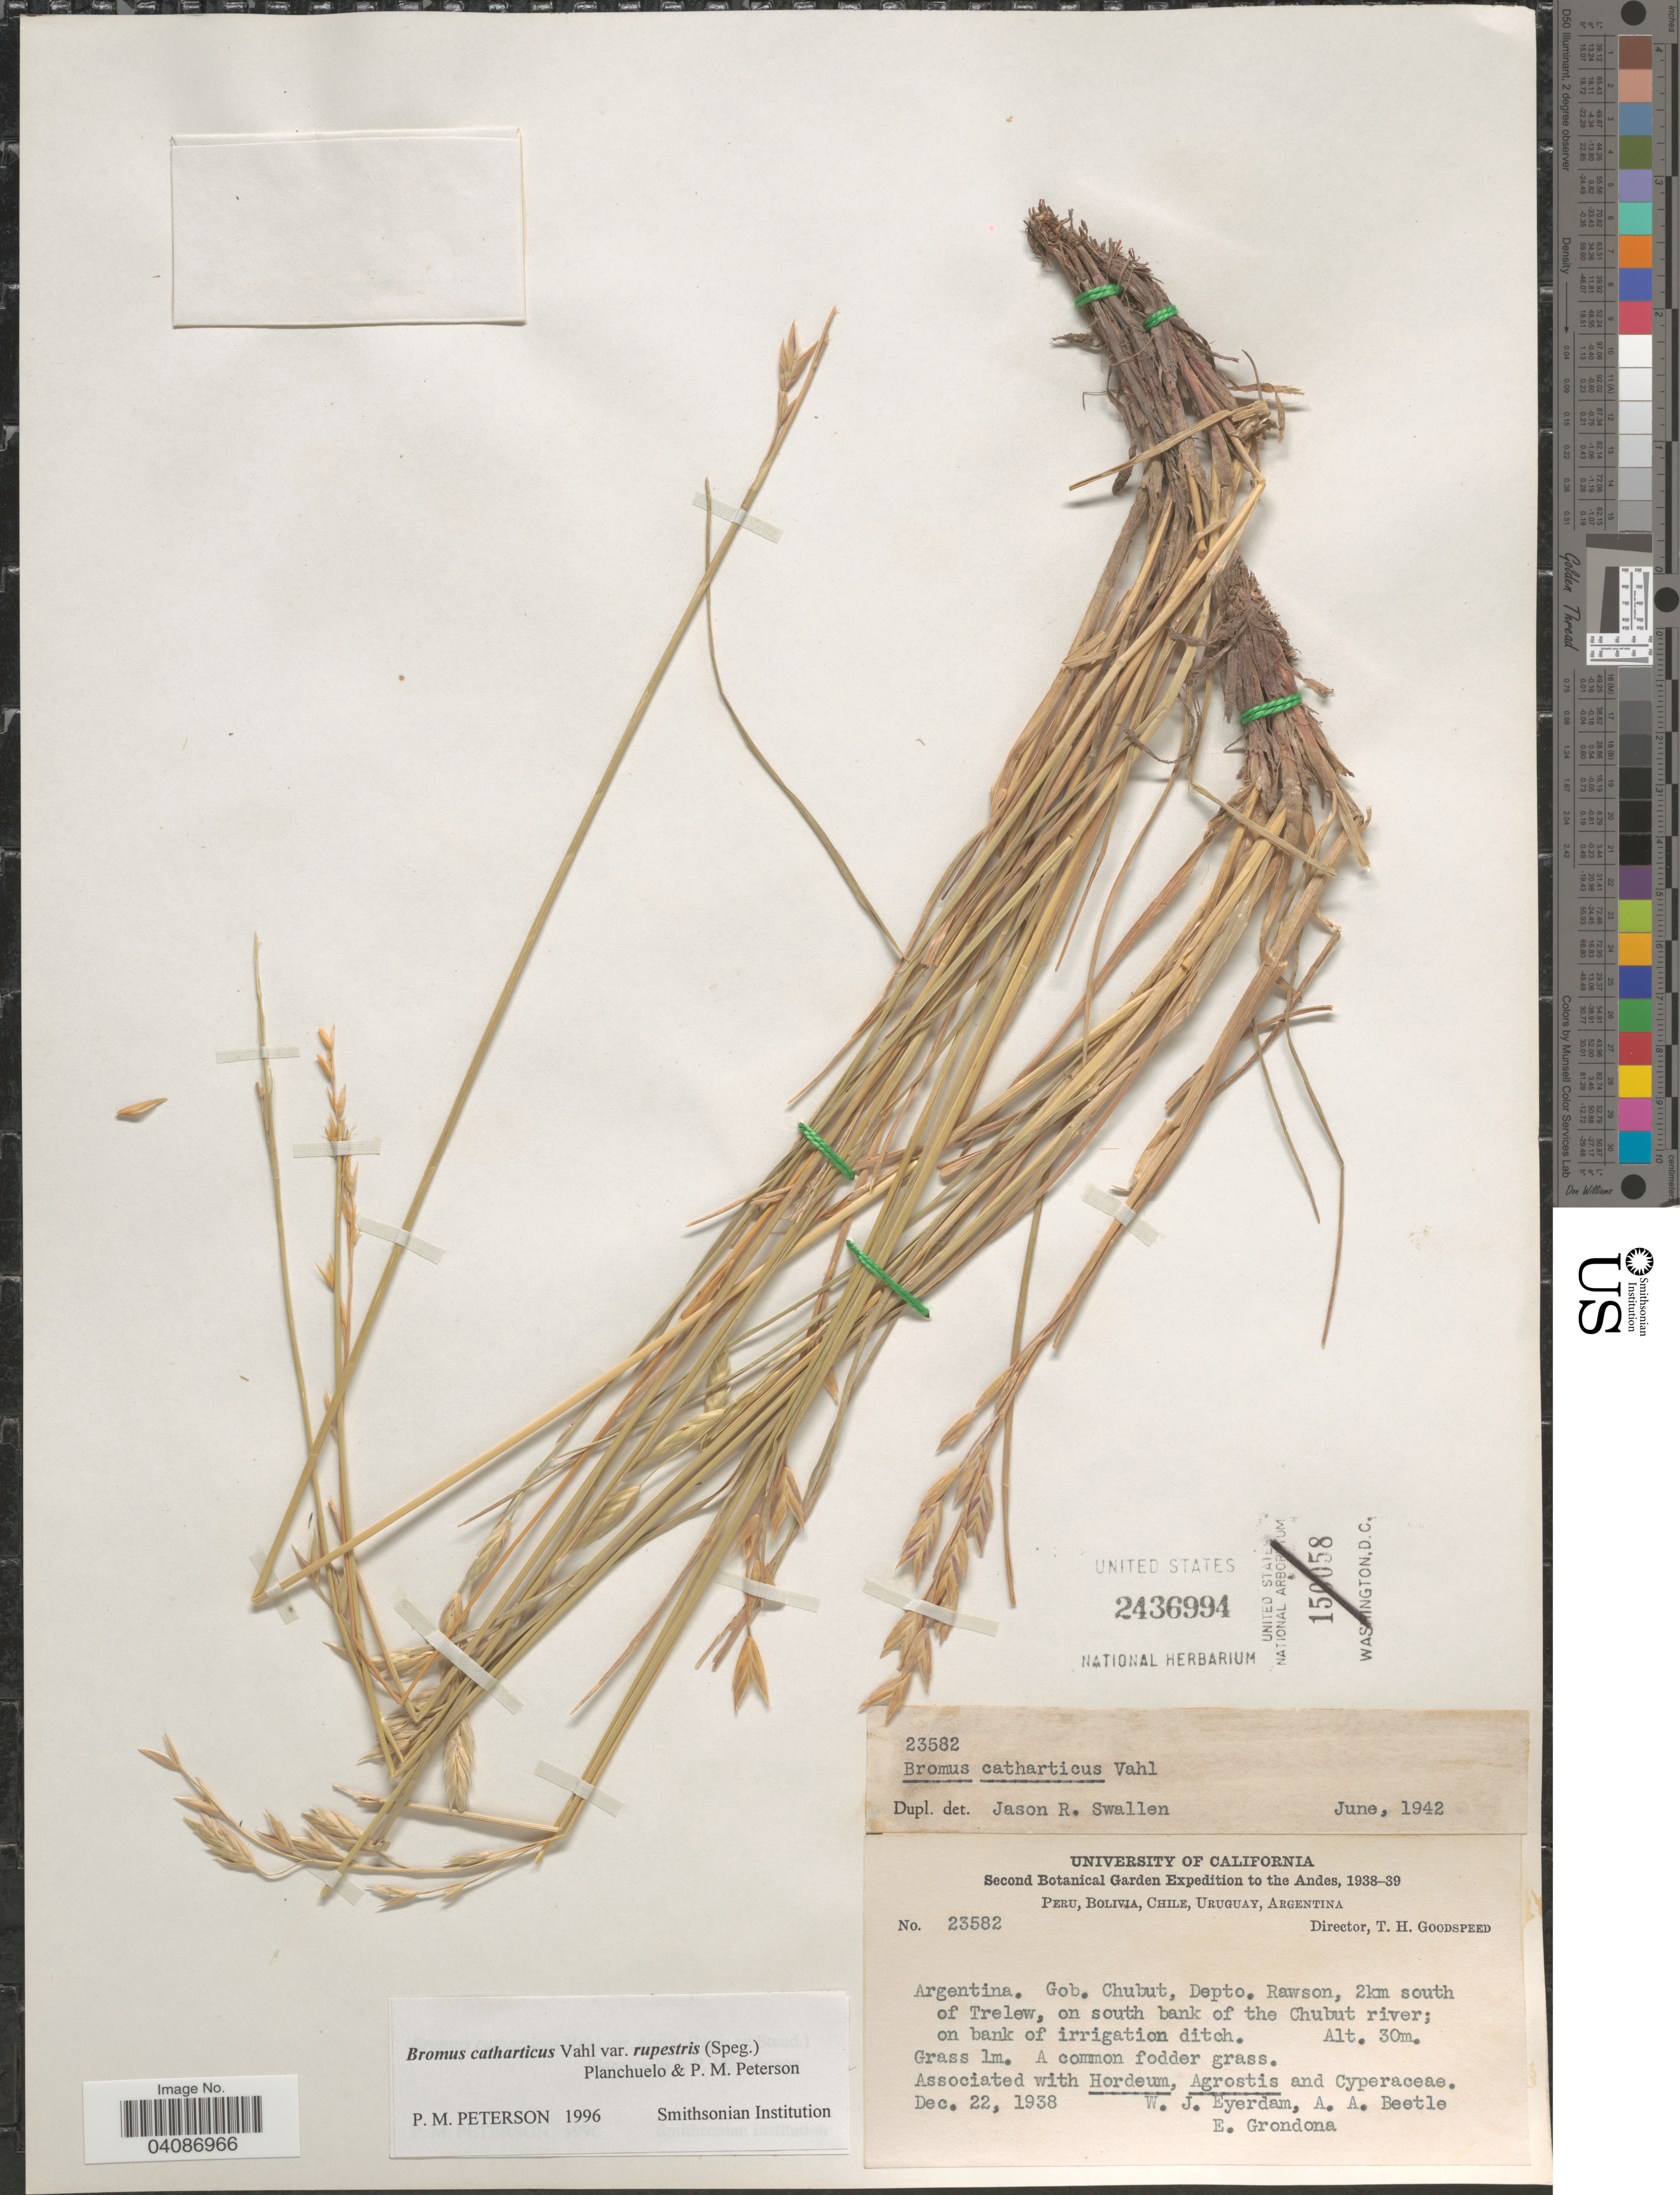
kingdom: Plantae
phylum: Tracheophyta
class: Liliopsida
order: Poales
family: Poaceae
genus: Bromus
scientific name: Bromus cebadilla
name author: Steud.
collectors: W. J. Eyerdam, A. A. Beetle & E. Grondona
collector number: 23582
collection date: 1938-12-22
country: Argentina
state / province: Chubut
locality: Gob. Chubut, Depto, Rawson, 2km south of Trelew, on south bank of the Chubut river; on bank of irrigation ditch.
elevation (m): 30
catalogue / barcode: US 2436994